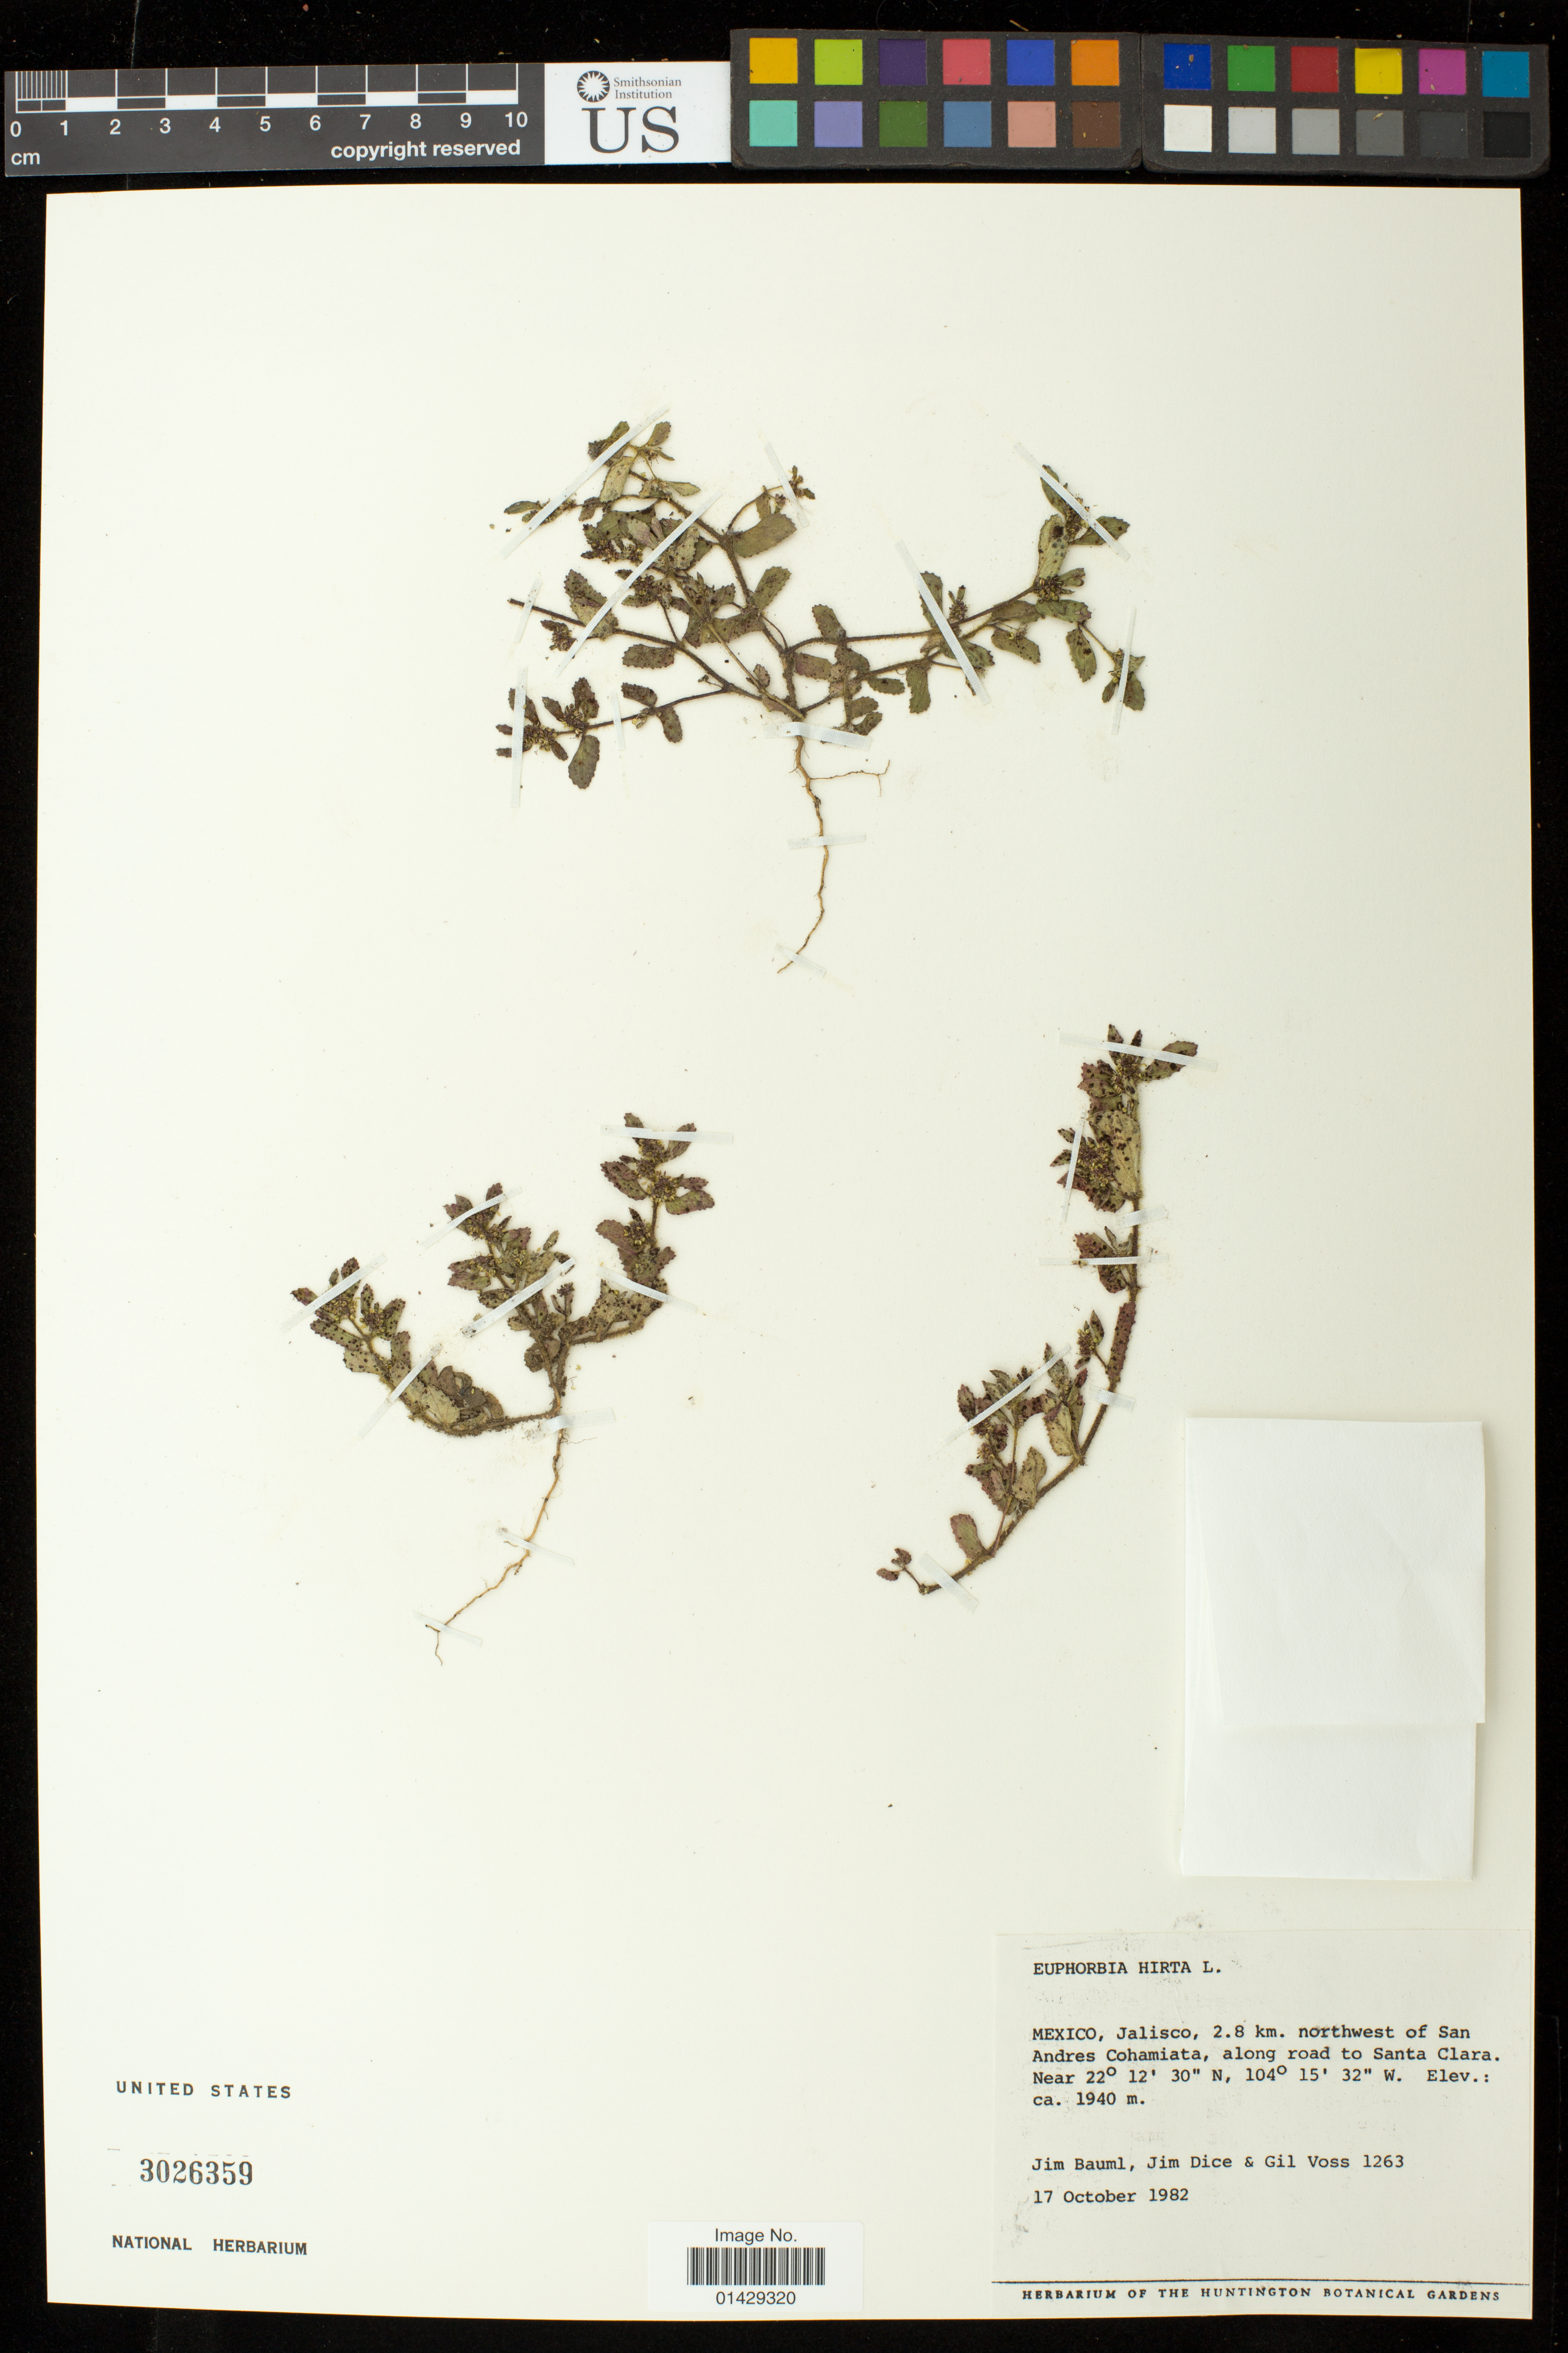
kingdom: Plantae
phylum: Tracheophyta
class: Magnoliopsida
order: Malpighiales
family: Euphorbiaceae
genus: Euphorbia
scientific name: Euphorbia hirta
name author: L.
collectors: J. Bauml, J. Dice & G. Voss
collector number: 1263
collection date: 1982-10-17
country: Mexico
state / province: Jalisco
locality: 2.8 km. northwest of San Andres Cohamiata, along road to Santa Clara.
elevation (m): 1940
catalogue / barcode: US 3026359